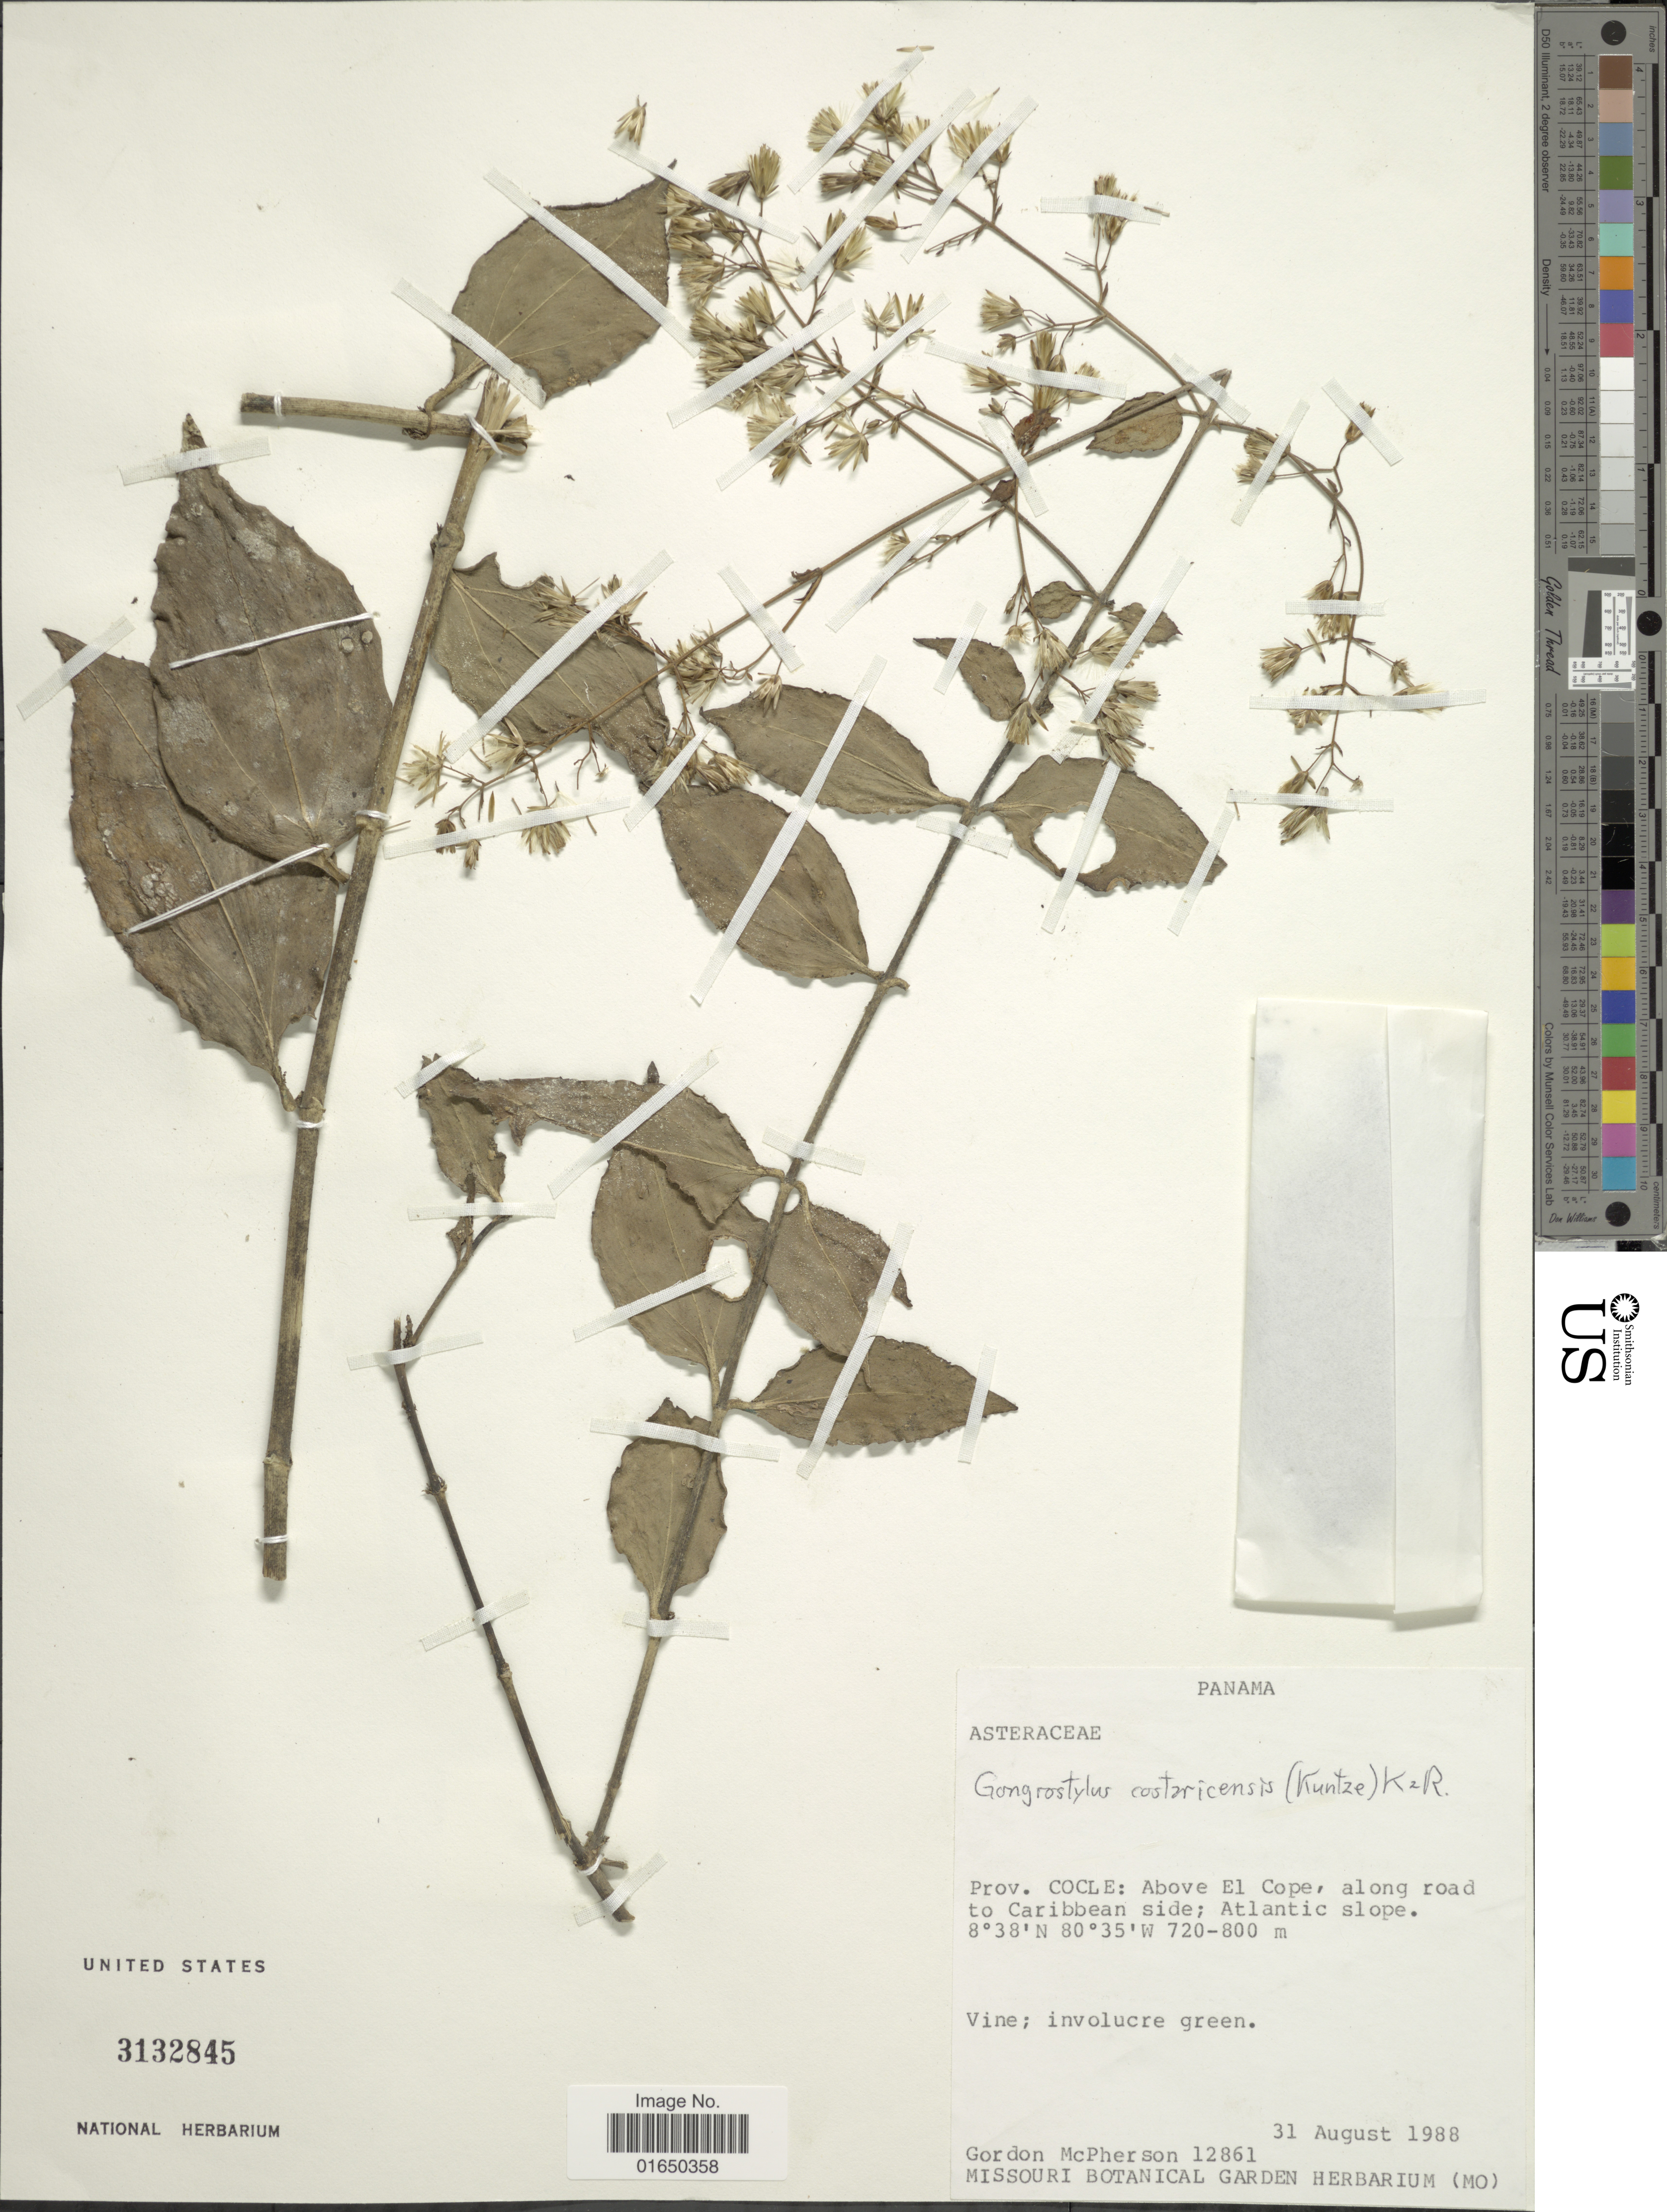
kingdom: Plantae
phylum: Tracheophyta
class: Magnoliopsida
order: Asterales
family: Asteraceae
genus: Gongrostylus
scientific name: Gongrostylus costaricensis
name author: (Kuntze) R.M. King & H. Rob.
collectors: G. D. McPherson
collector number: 12861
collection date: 1988-08-31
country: Panama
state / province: Coclé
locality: Above El Cope, along road to Caribbean side; Atlantic slope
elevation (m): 720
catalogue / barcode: US 3132845